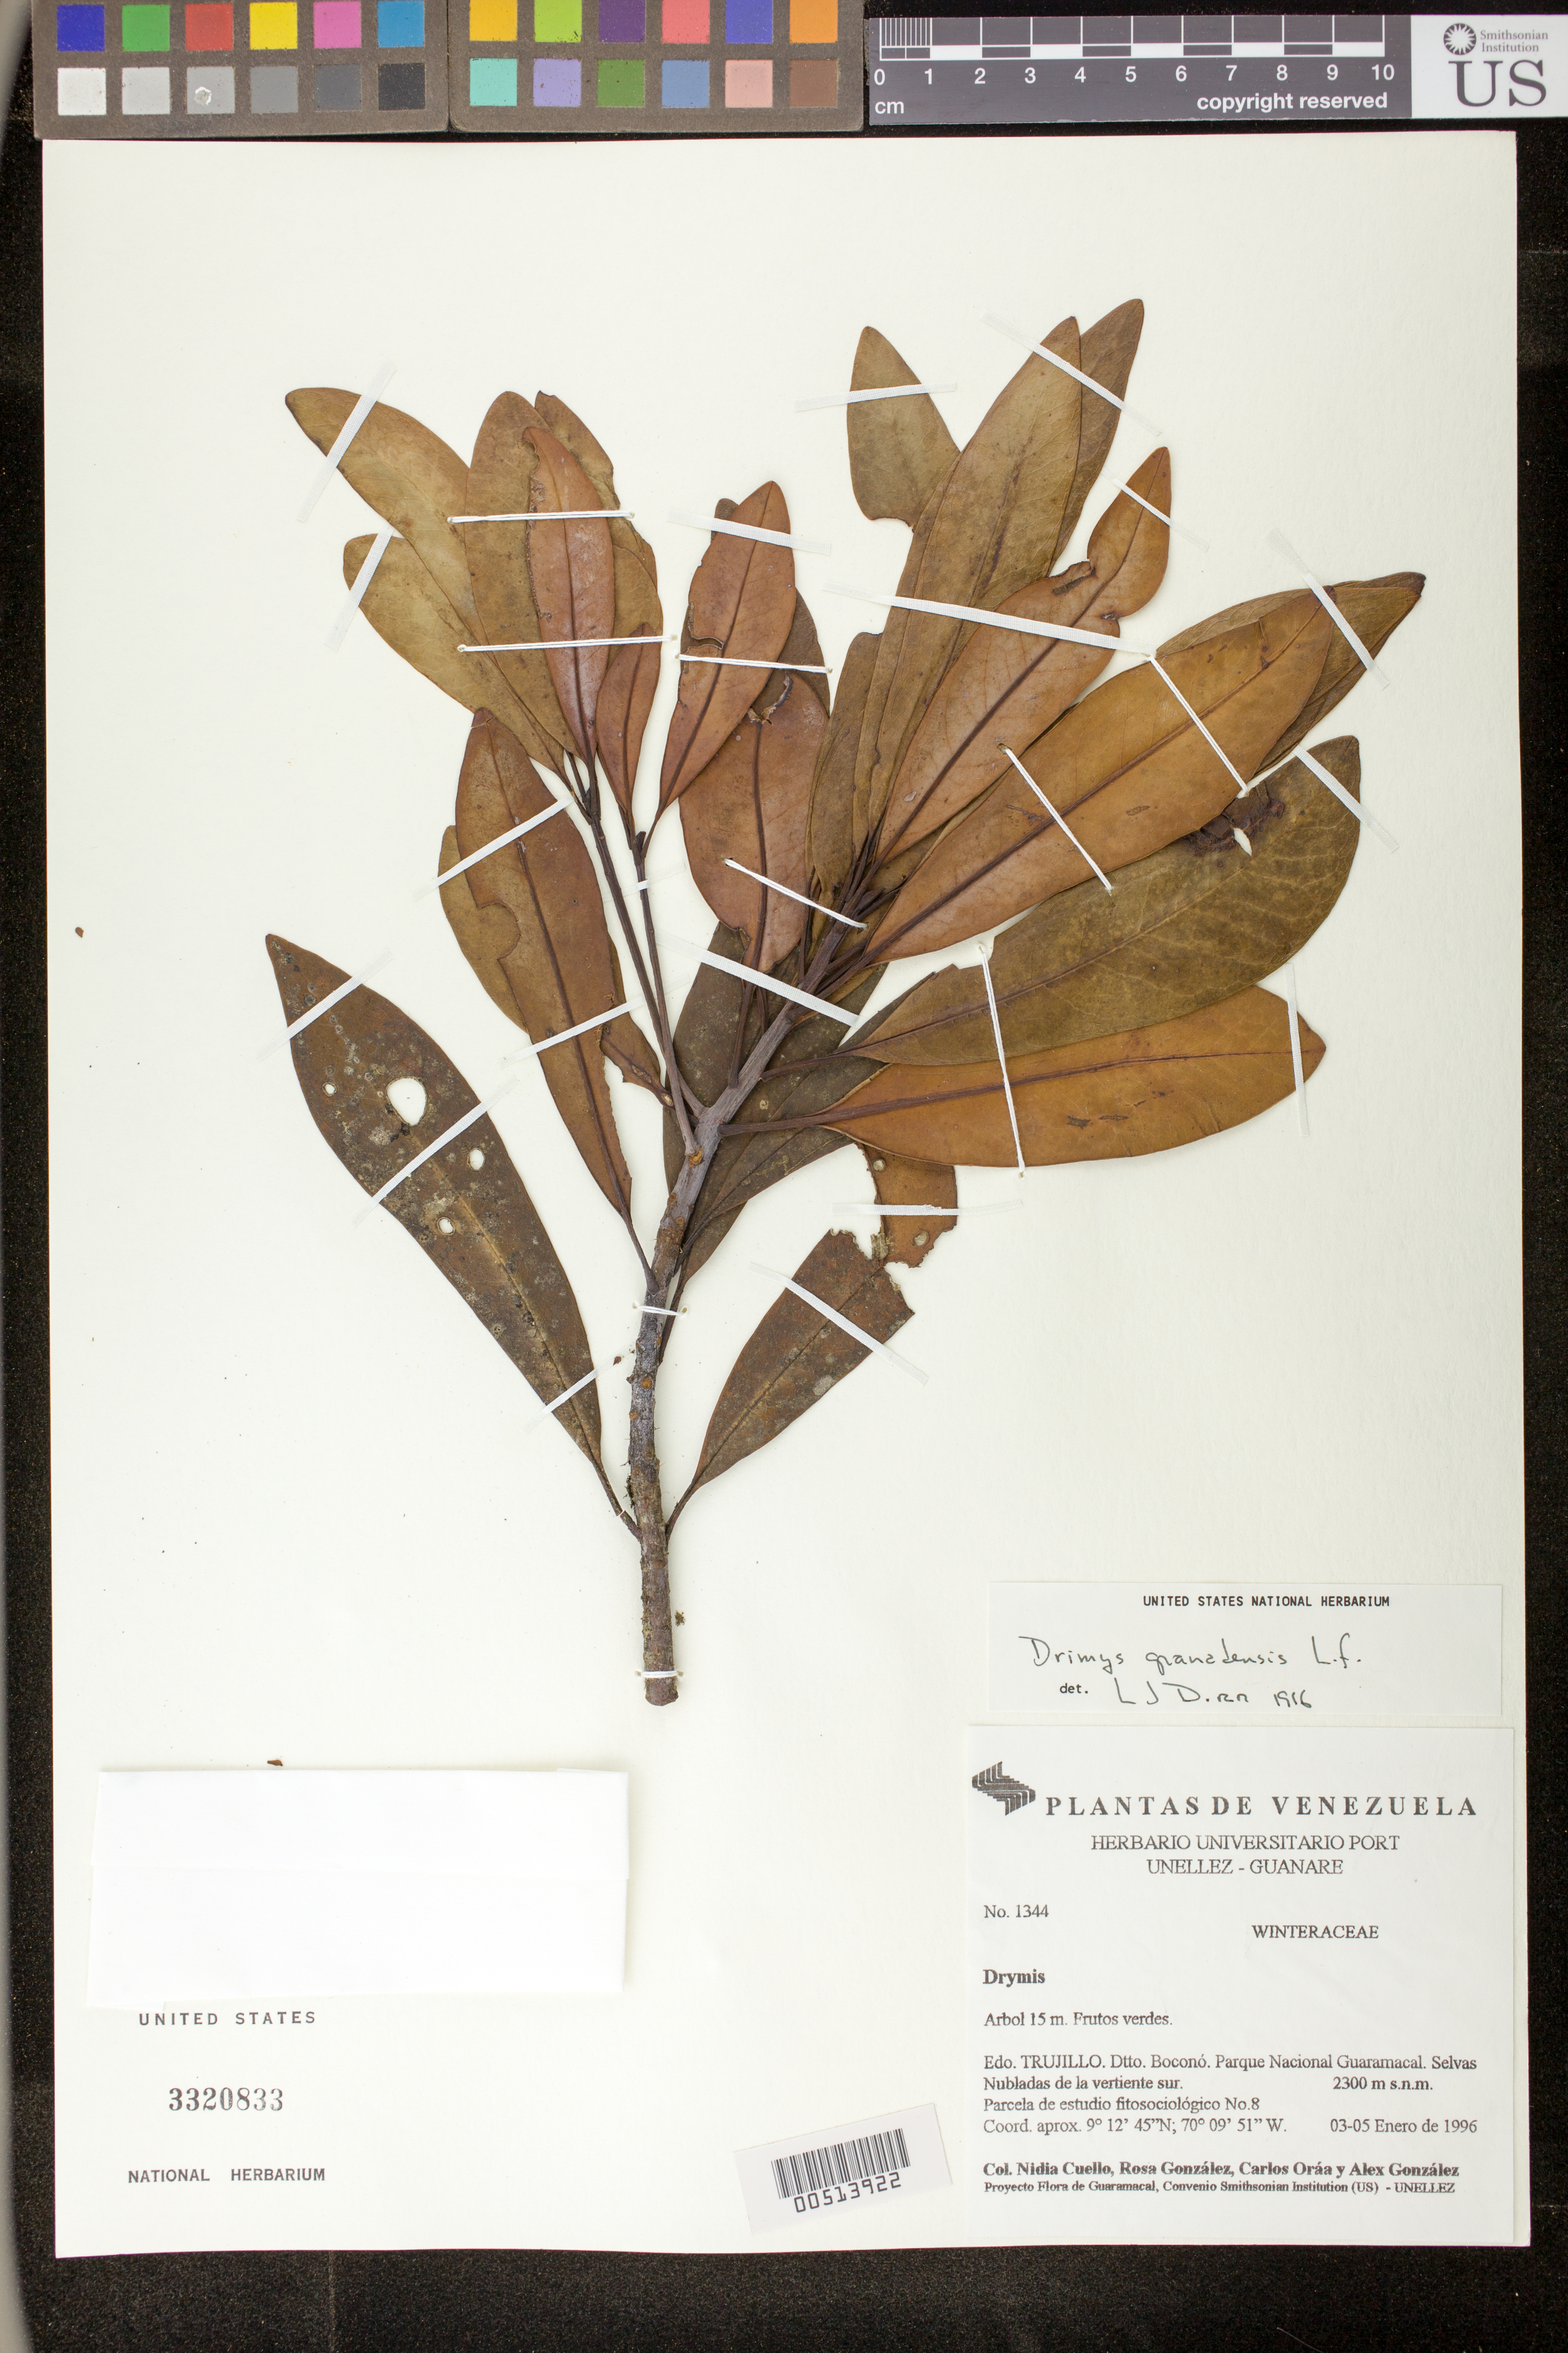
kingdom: Plantae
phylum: Tracheophyta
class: Magnoliopsida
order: Canellales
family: Winteraceae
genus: Drimys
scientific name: Drimys granadensis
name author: L. f.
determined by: Dorr, L. J., (BOT), Smithsonian Institution - National Museum of Natural History (UNITED STATES)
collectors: N. L. Cuello, R. González, C. Oráa & A. Gonzáles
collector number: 1344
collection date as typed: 03 Jan 1996 to 05 Jan 1996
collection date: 1996-01-03/1996-01-05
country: Venezuela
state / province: Trujillo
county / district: Boconó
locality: Parque Nacional Guaramacal, vertiente S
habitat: Selva Nubladas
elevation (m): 2300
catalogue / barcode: US 3320833